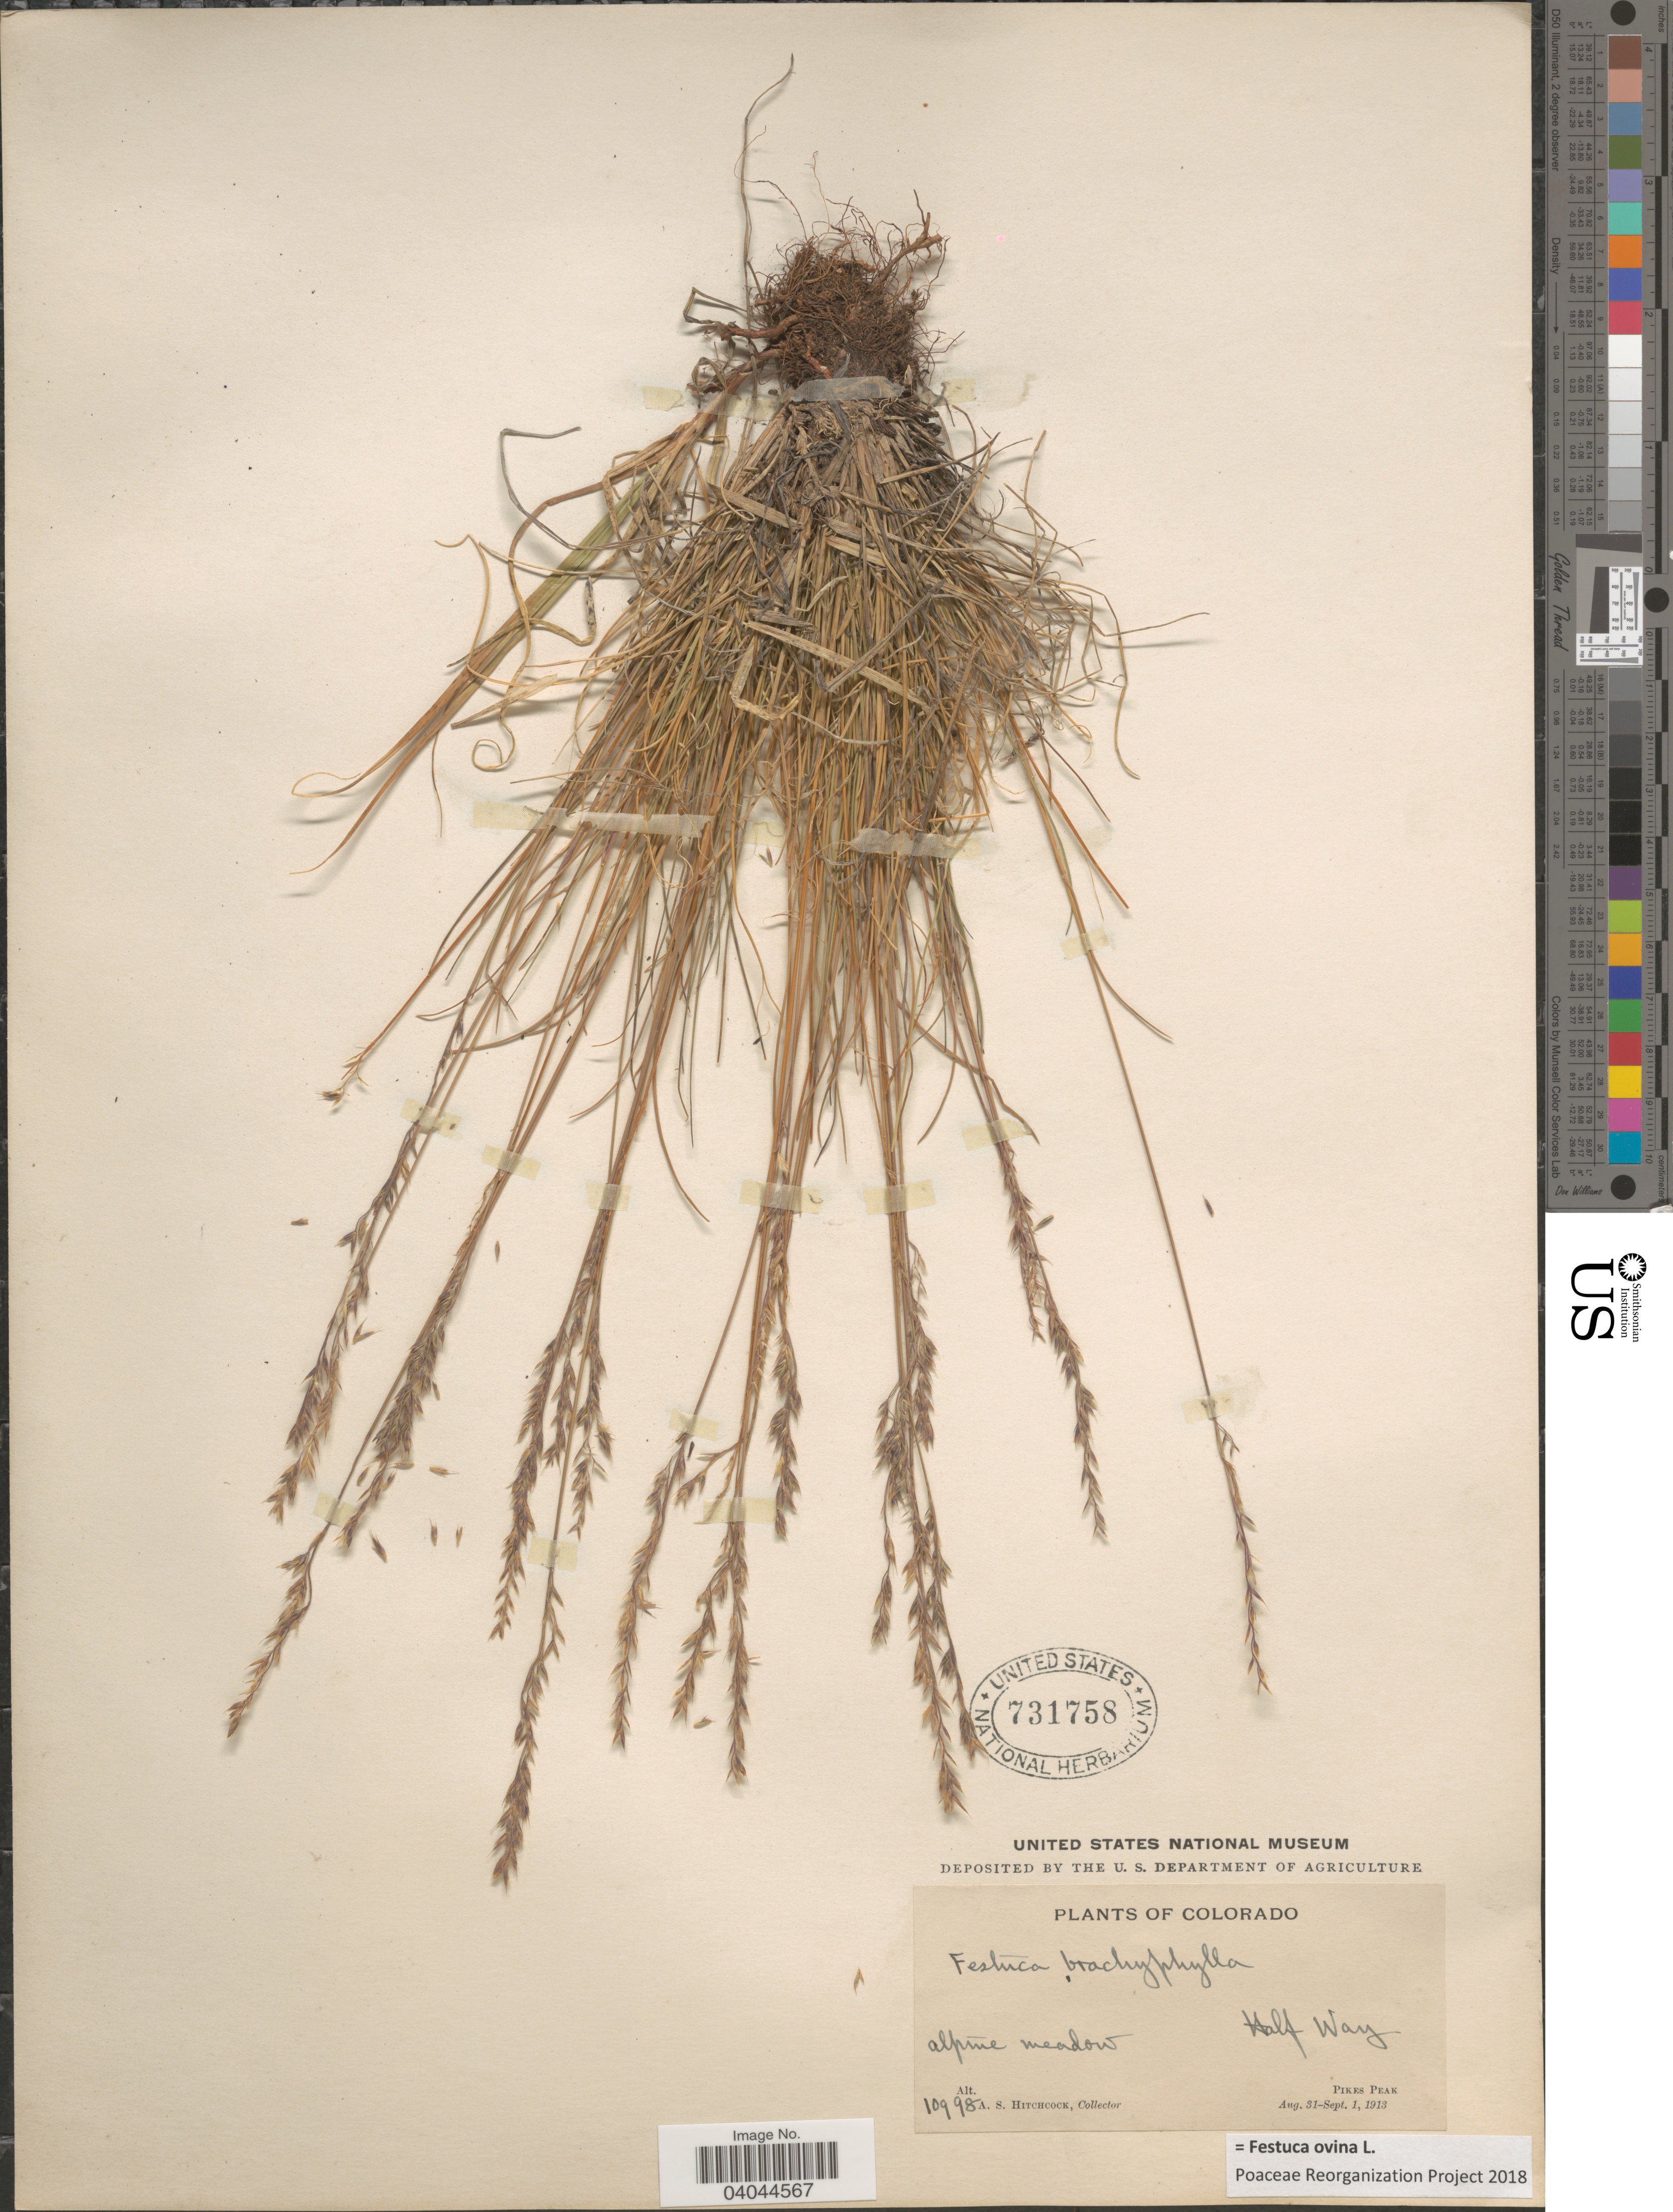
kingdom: Plantae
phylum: Tracheophyta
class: Liliopsida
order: Poales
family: Poaceae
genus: Festuca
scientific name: Festuca ovina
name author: L.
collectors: A. S. Hitchcock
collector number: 10998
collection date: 1913-08-31/1913-09-01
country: United States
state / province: Colorado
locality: Half Way. Pikes Peak.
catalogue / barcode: US 731758